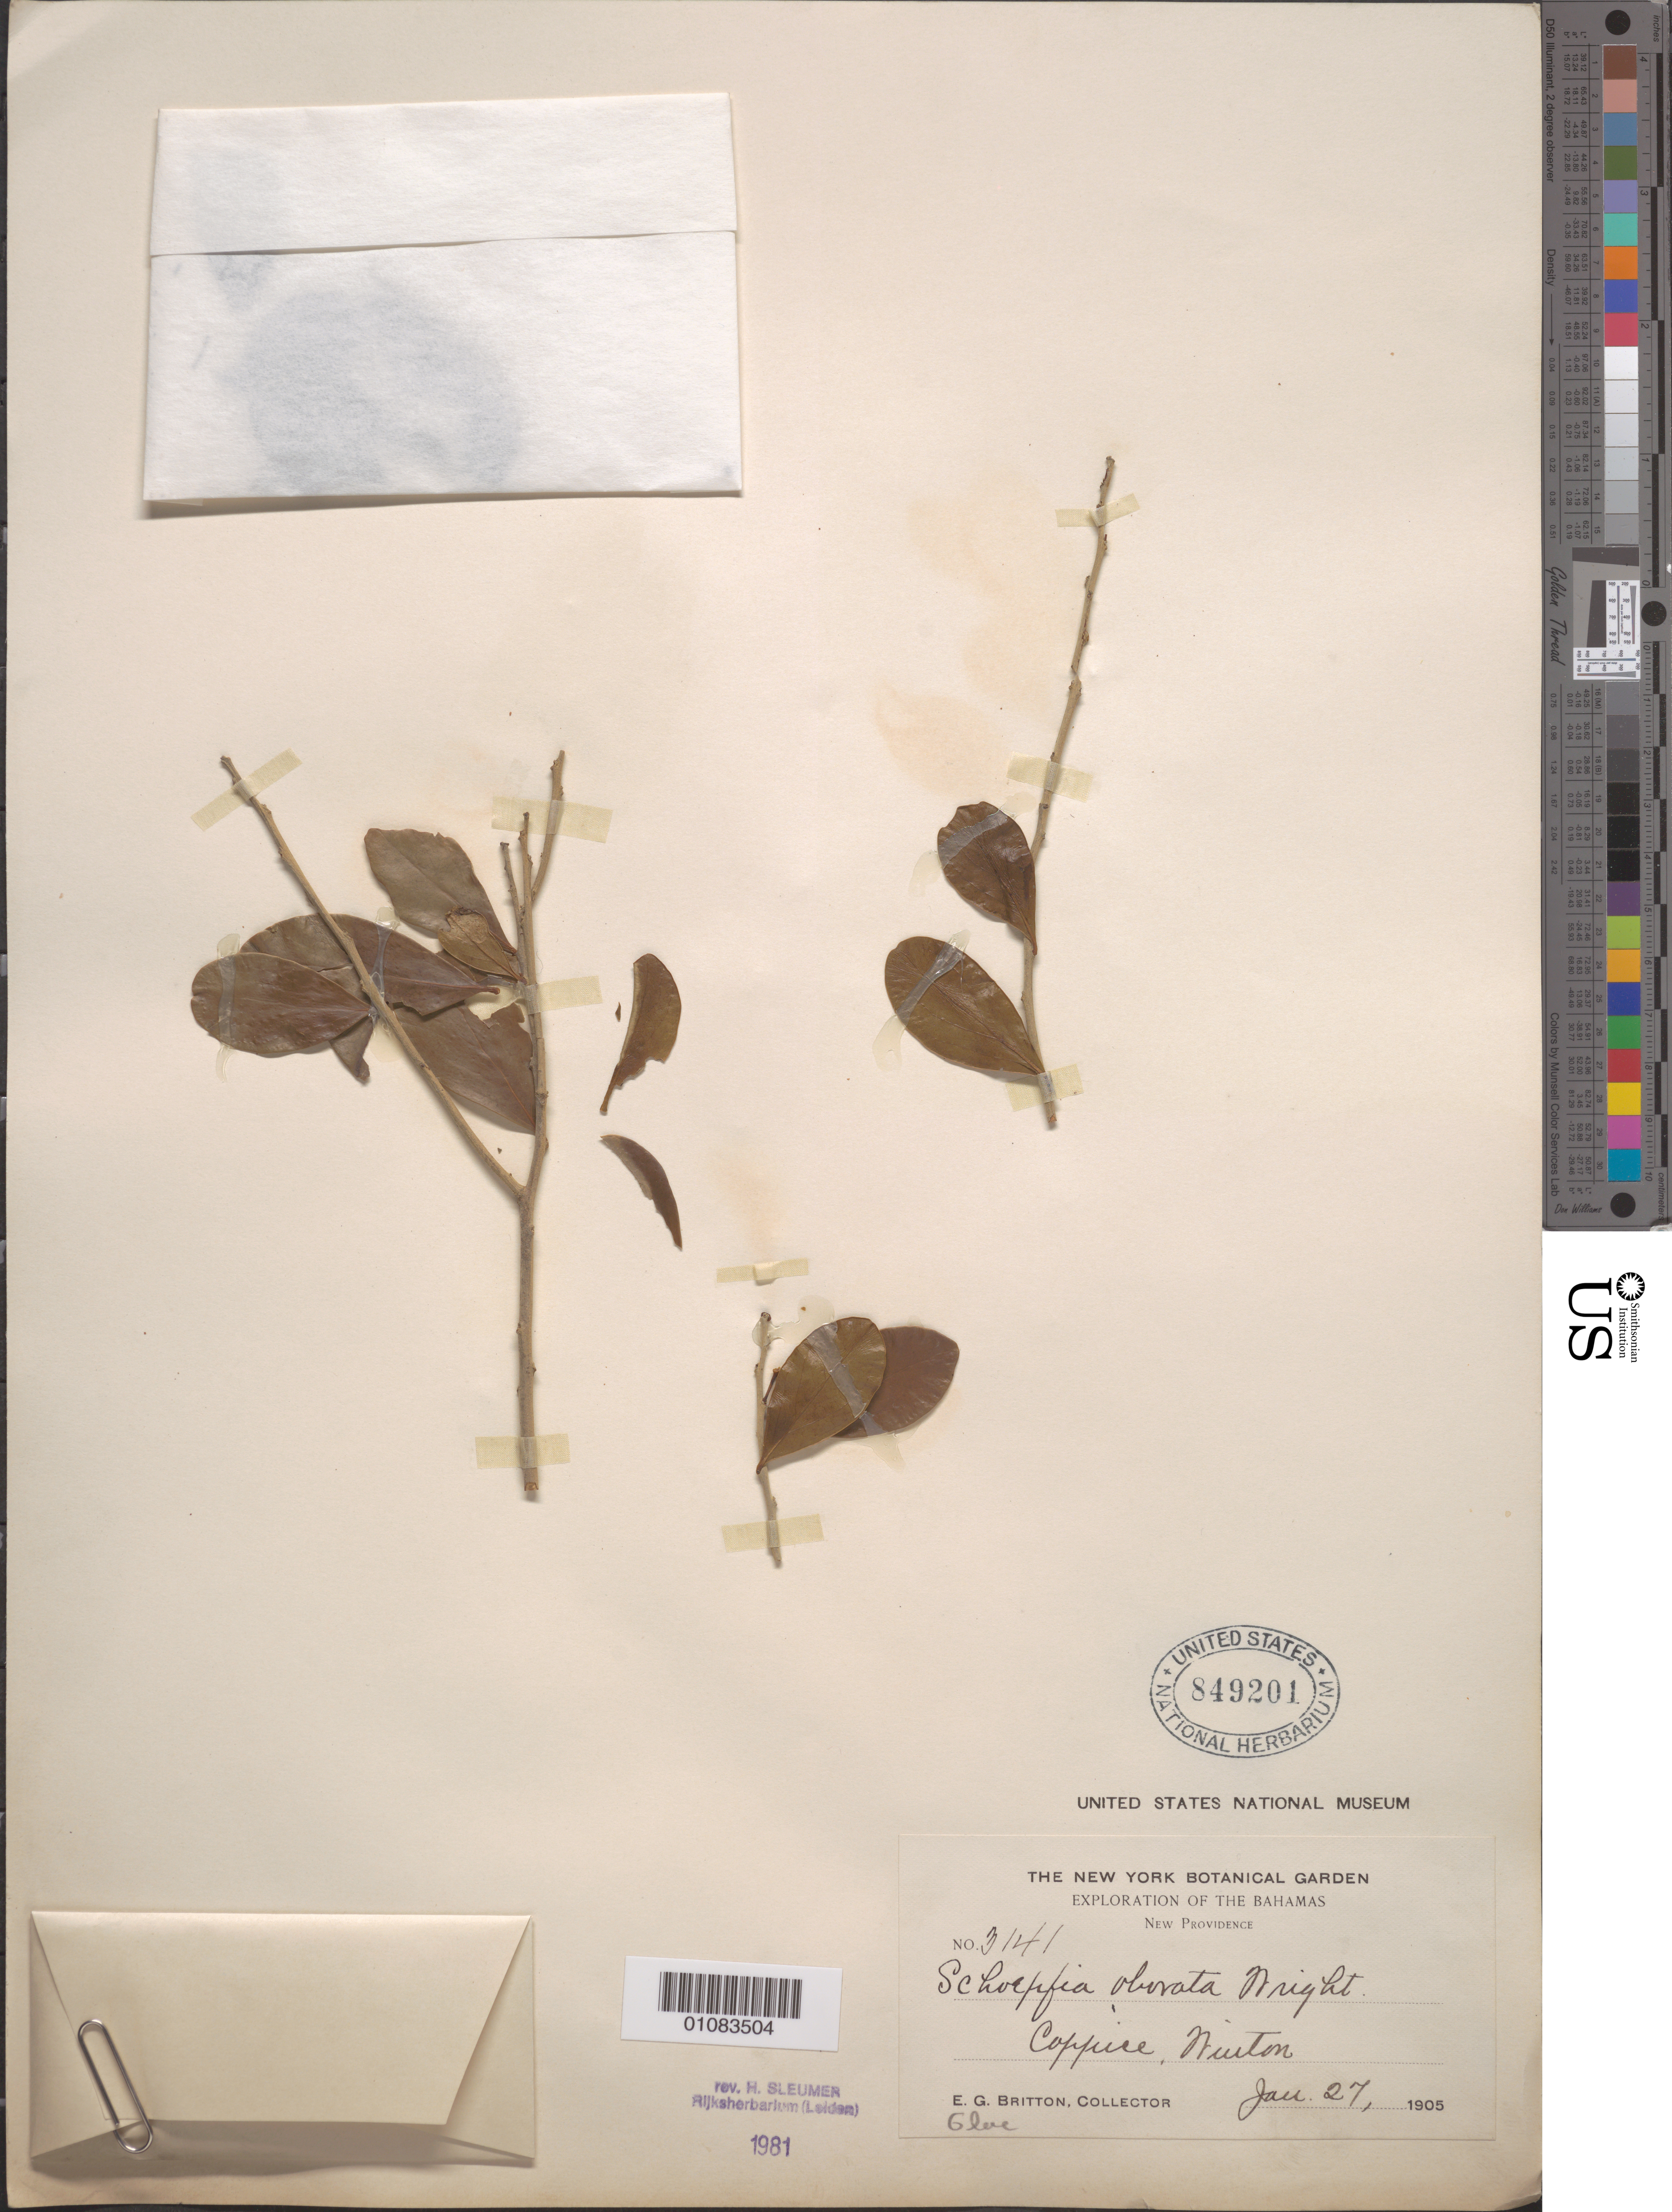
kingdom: Plantae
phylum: Tracheophyta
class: Magnoliopsida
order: Santalales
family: Schoepfiaceae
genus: Schoepfia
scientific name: Schoepfia obovata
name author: C. Wright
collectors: E. G. Britton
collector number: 3141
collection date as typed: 27 Jan 1905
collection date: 1905-01-27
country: Bahamas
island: New Providence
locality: Coppice Nuiton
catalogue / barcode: US 849201